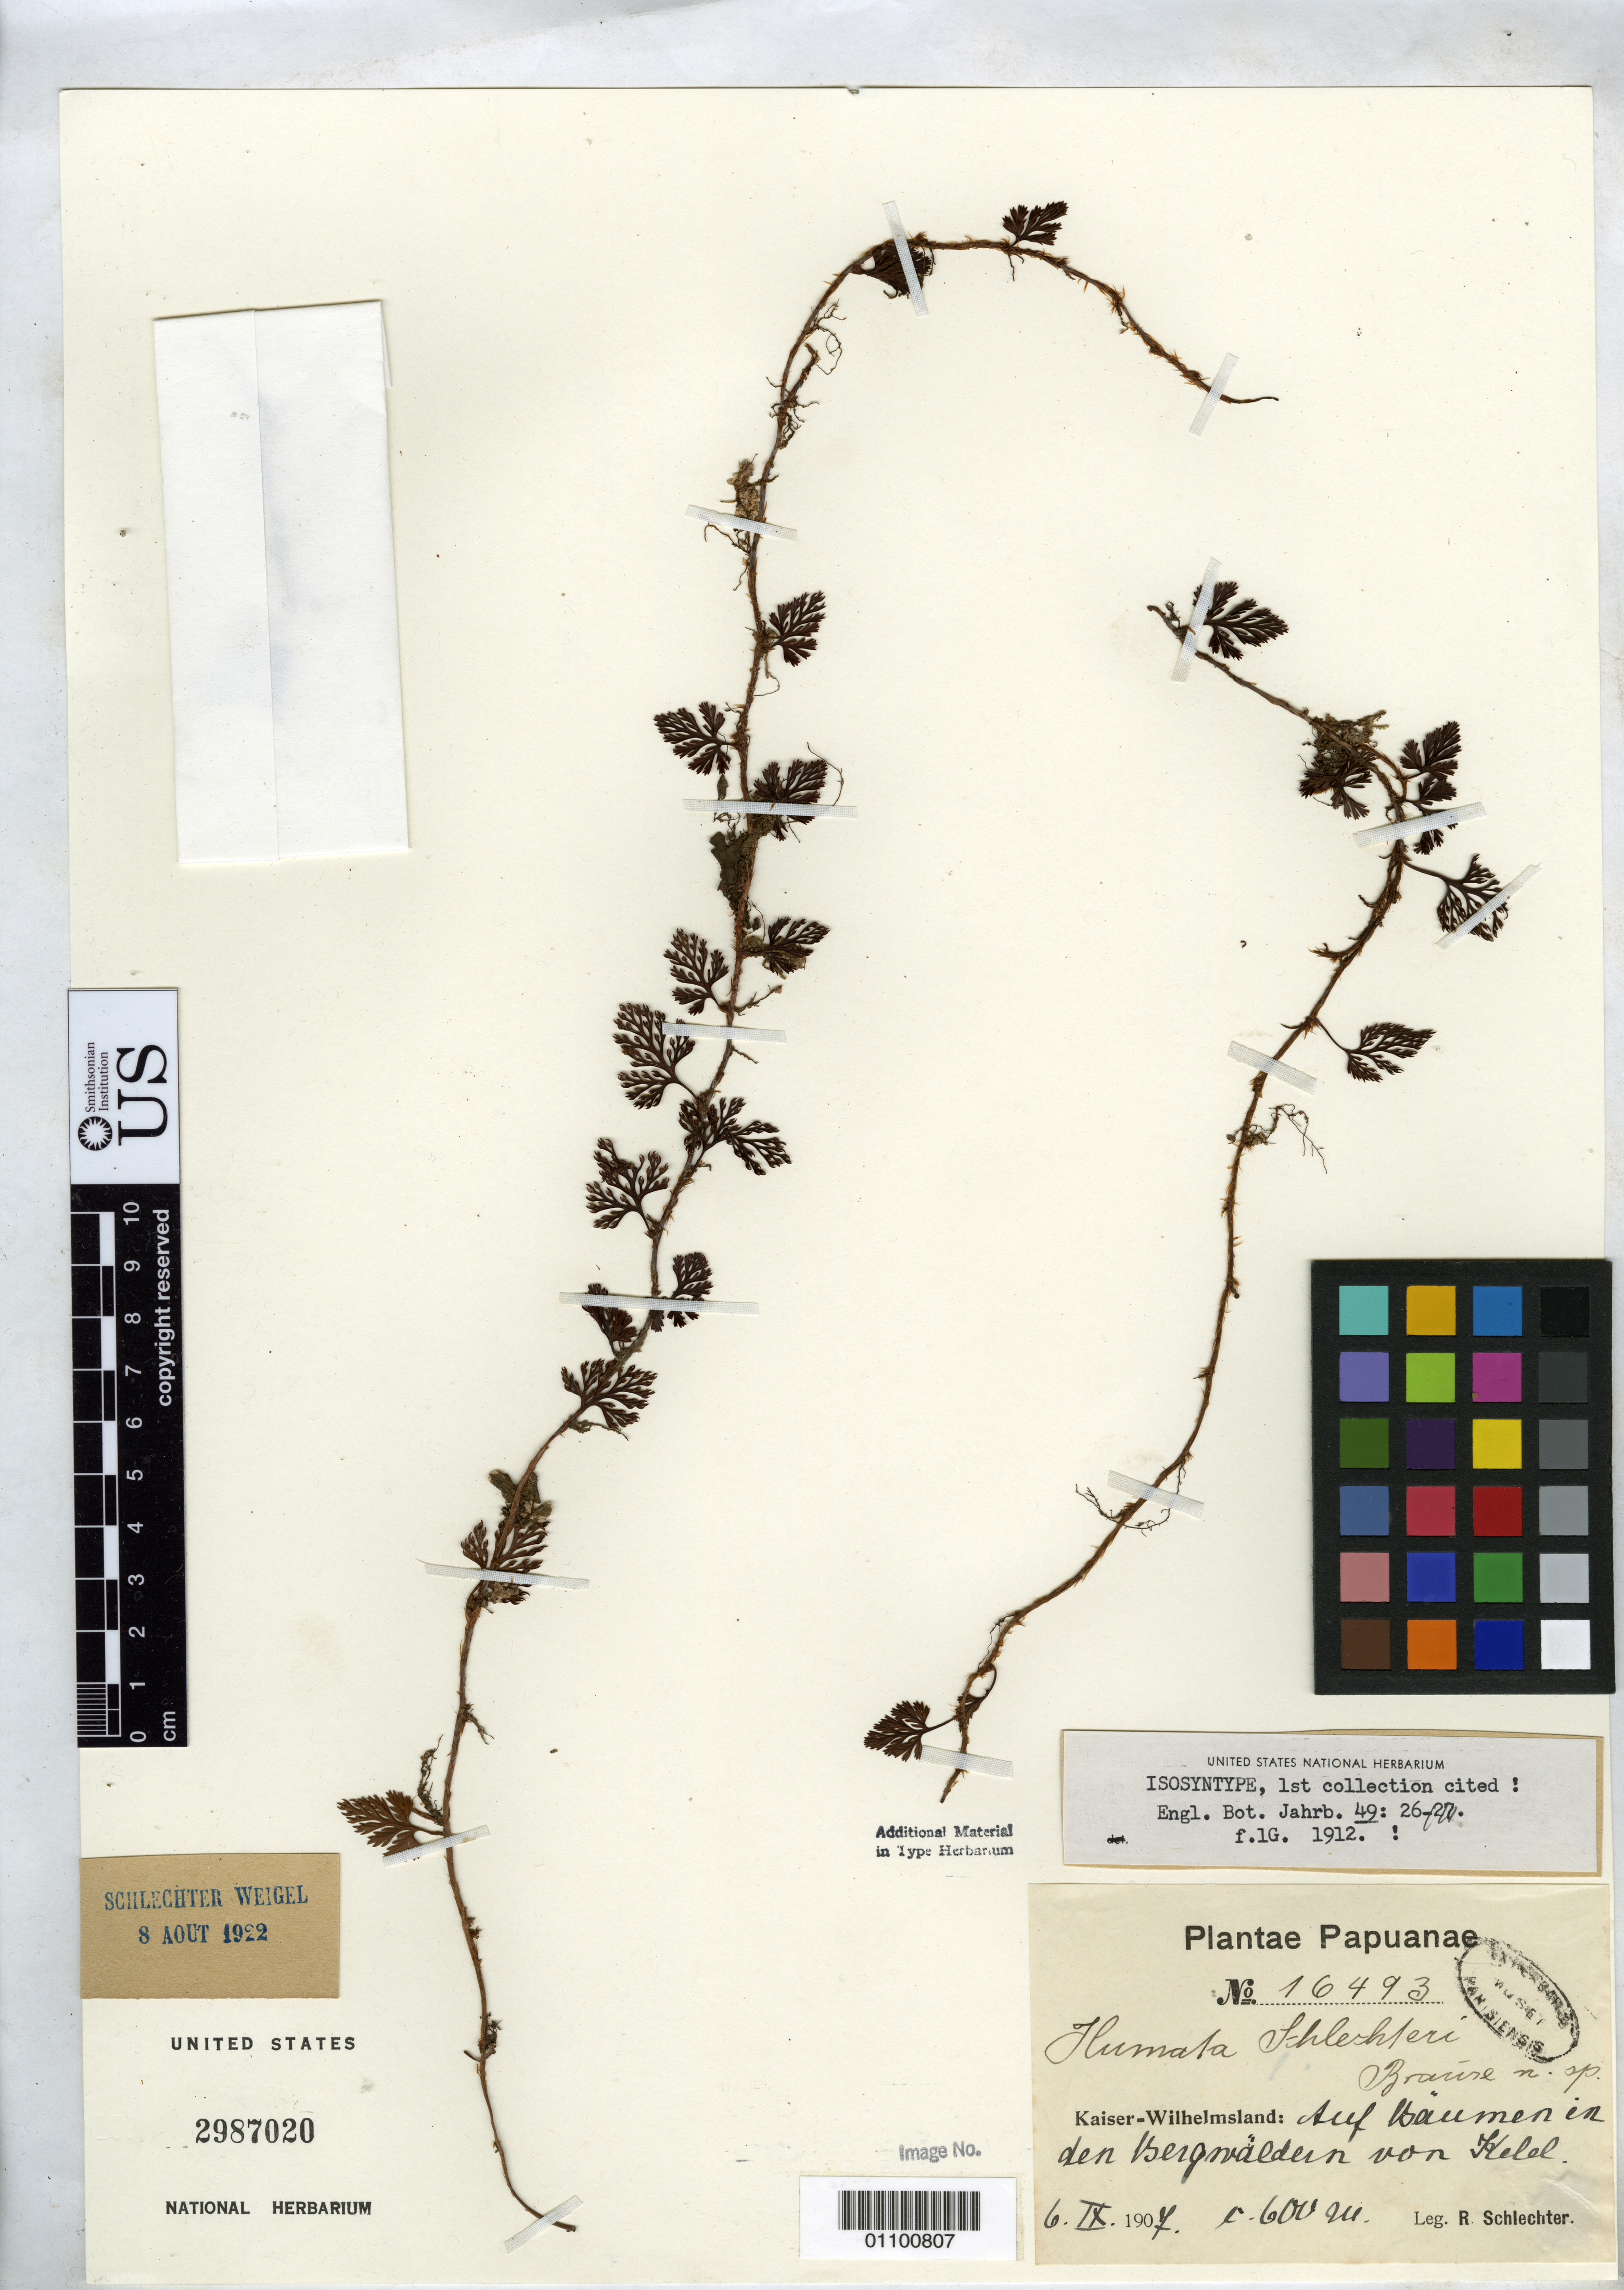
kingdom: Plantae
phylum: Tracheophyta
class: Polypodiopsida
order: Polypodiales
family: Davalliaceae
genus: Humata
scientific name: Humata schlechteri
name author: Brause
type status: Isosyntype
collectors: F. R. R. Schlechter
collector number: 16493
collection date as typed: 06 Sep 1907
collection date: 1907-09-06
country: Papua New Guinea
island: New Guinea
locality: Kaiser-Wilhelmsland.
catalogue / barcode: US 2987020